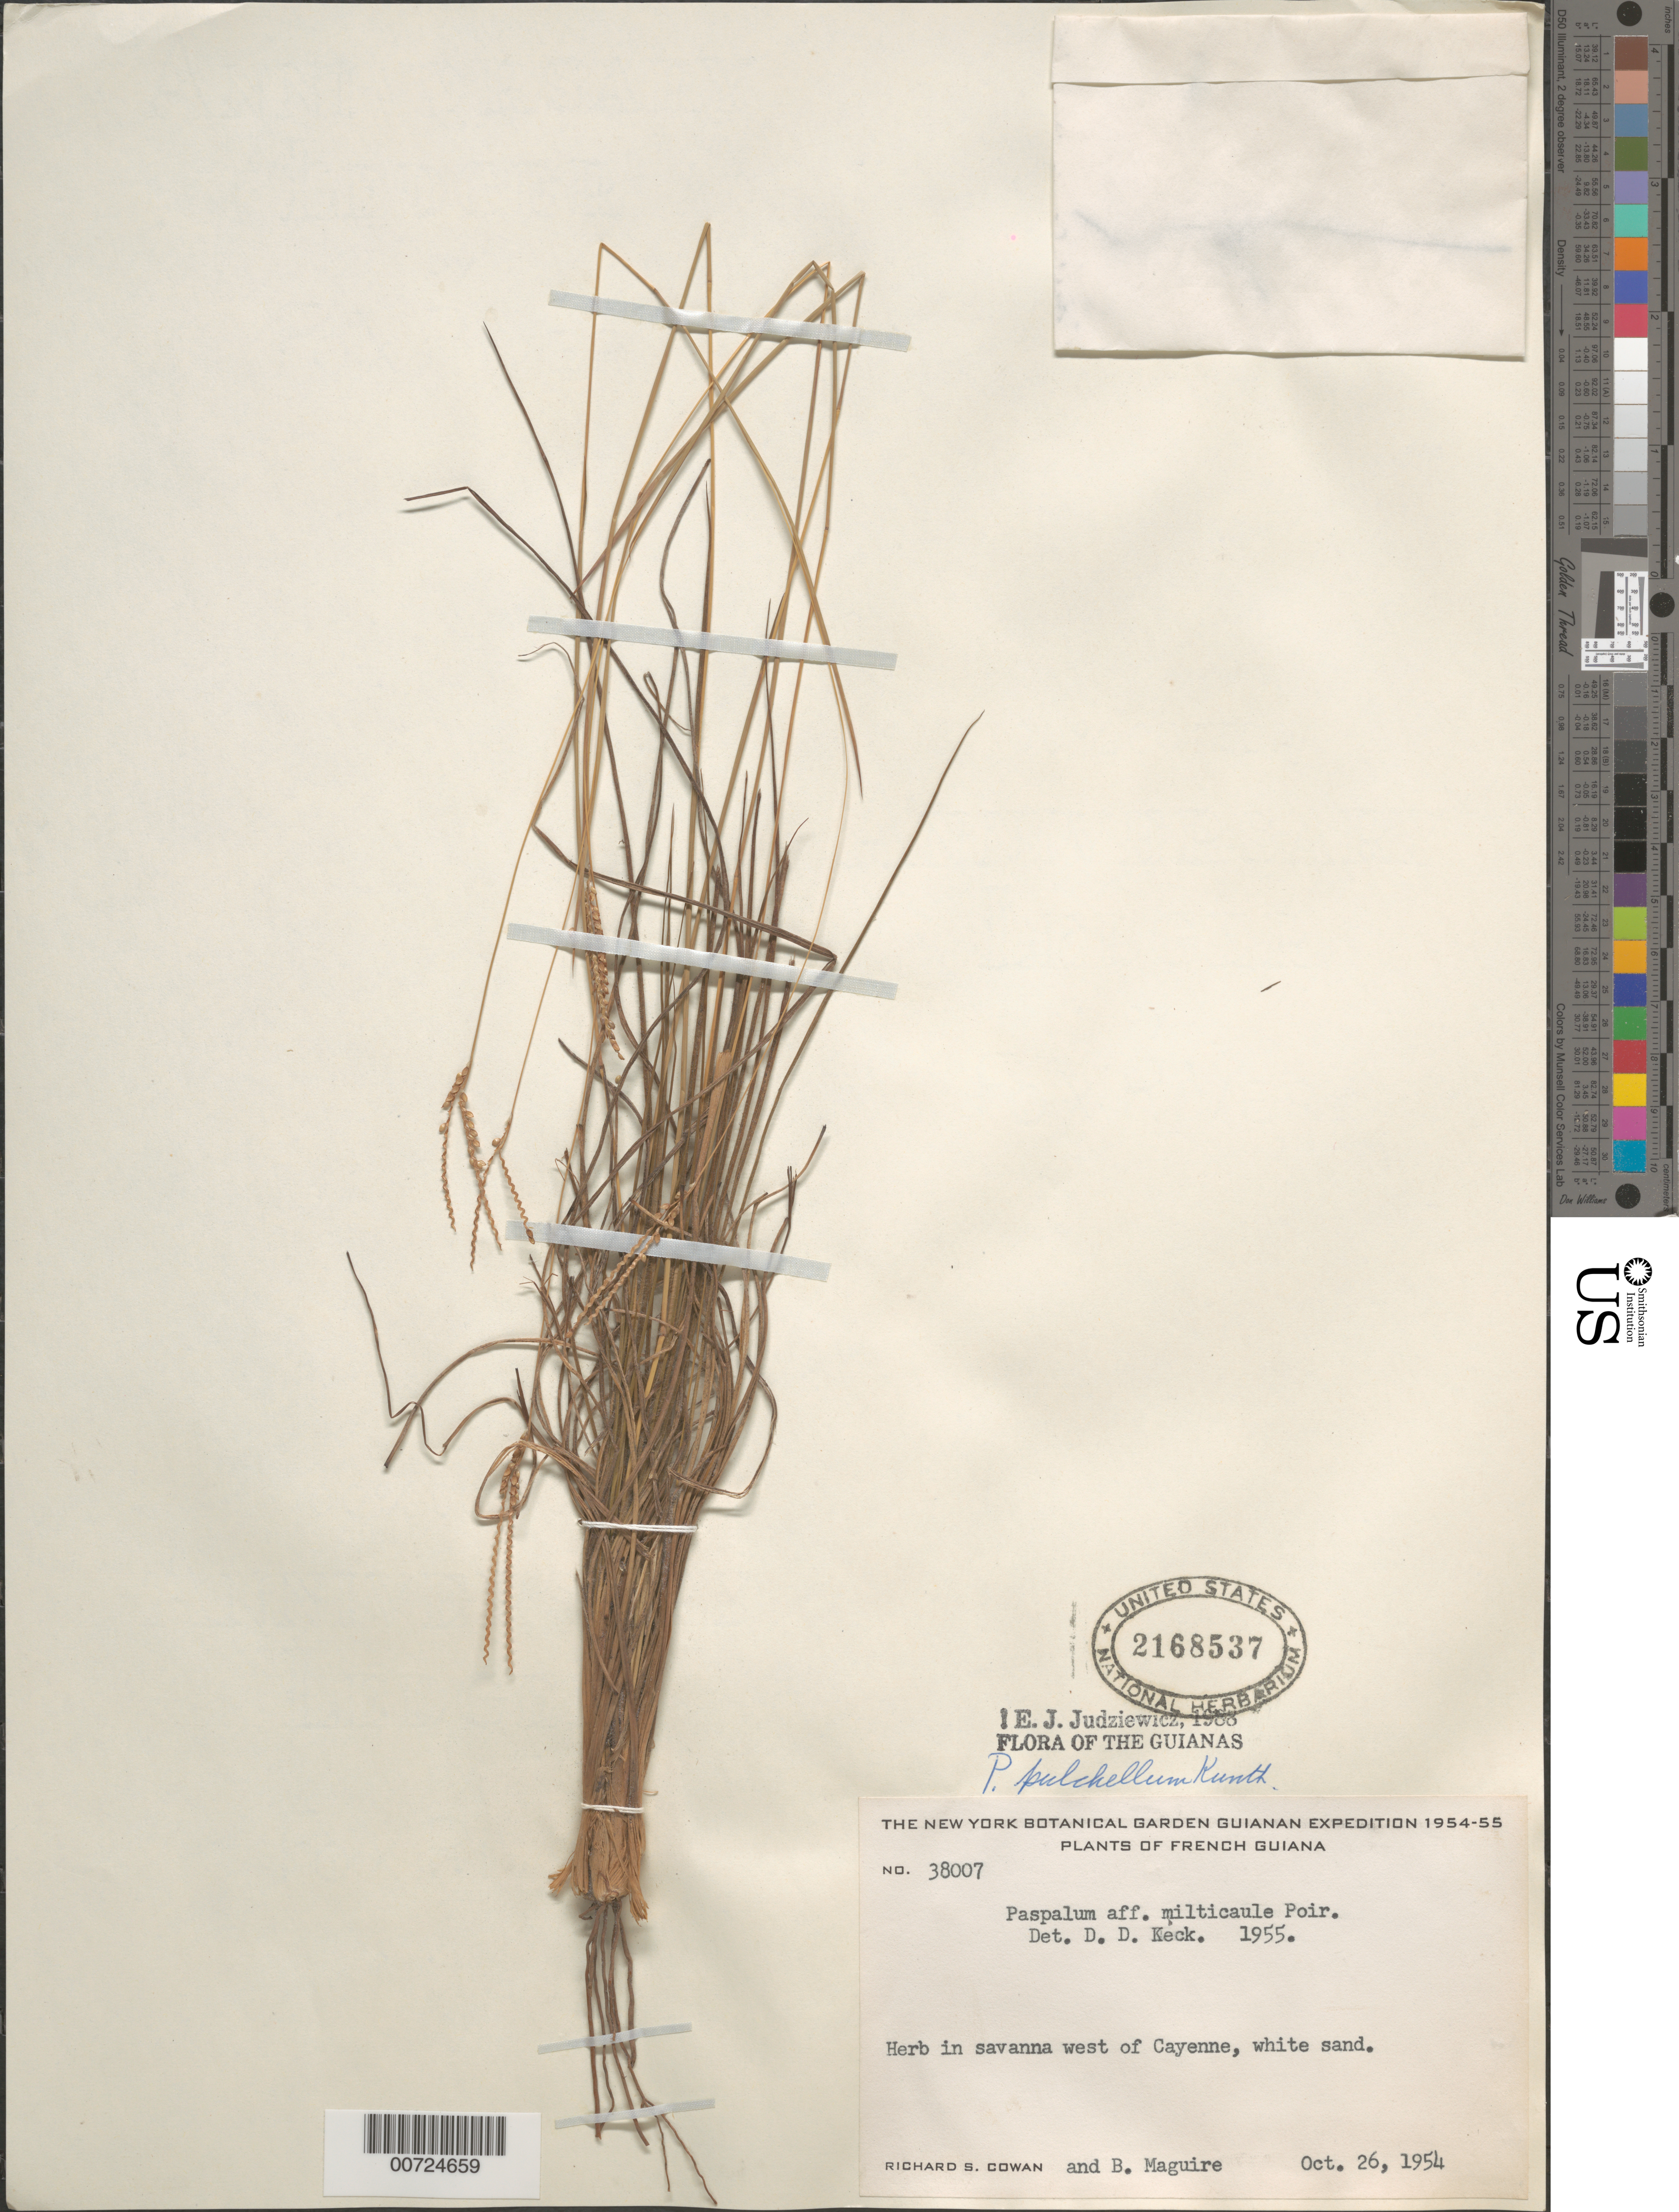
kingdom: Plantae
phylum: Tracheophyta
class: Liliopsida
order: Poales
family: Poaceae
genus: Paspalum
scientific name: Paspalum pulchellum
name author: Kunth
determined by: Judziewicz, E. J.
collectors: R. S. Cowan & B. Maguire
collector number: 38007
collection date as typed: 26-Oct-54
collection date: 1954-10-26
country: French Guiana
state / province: Cayenne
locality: Cayenne, Savannas W of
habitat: White sand, in savanna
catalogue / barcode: US 2168537